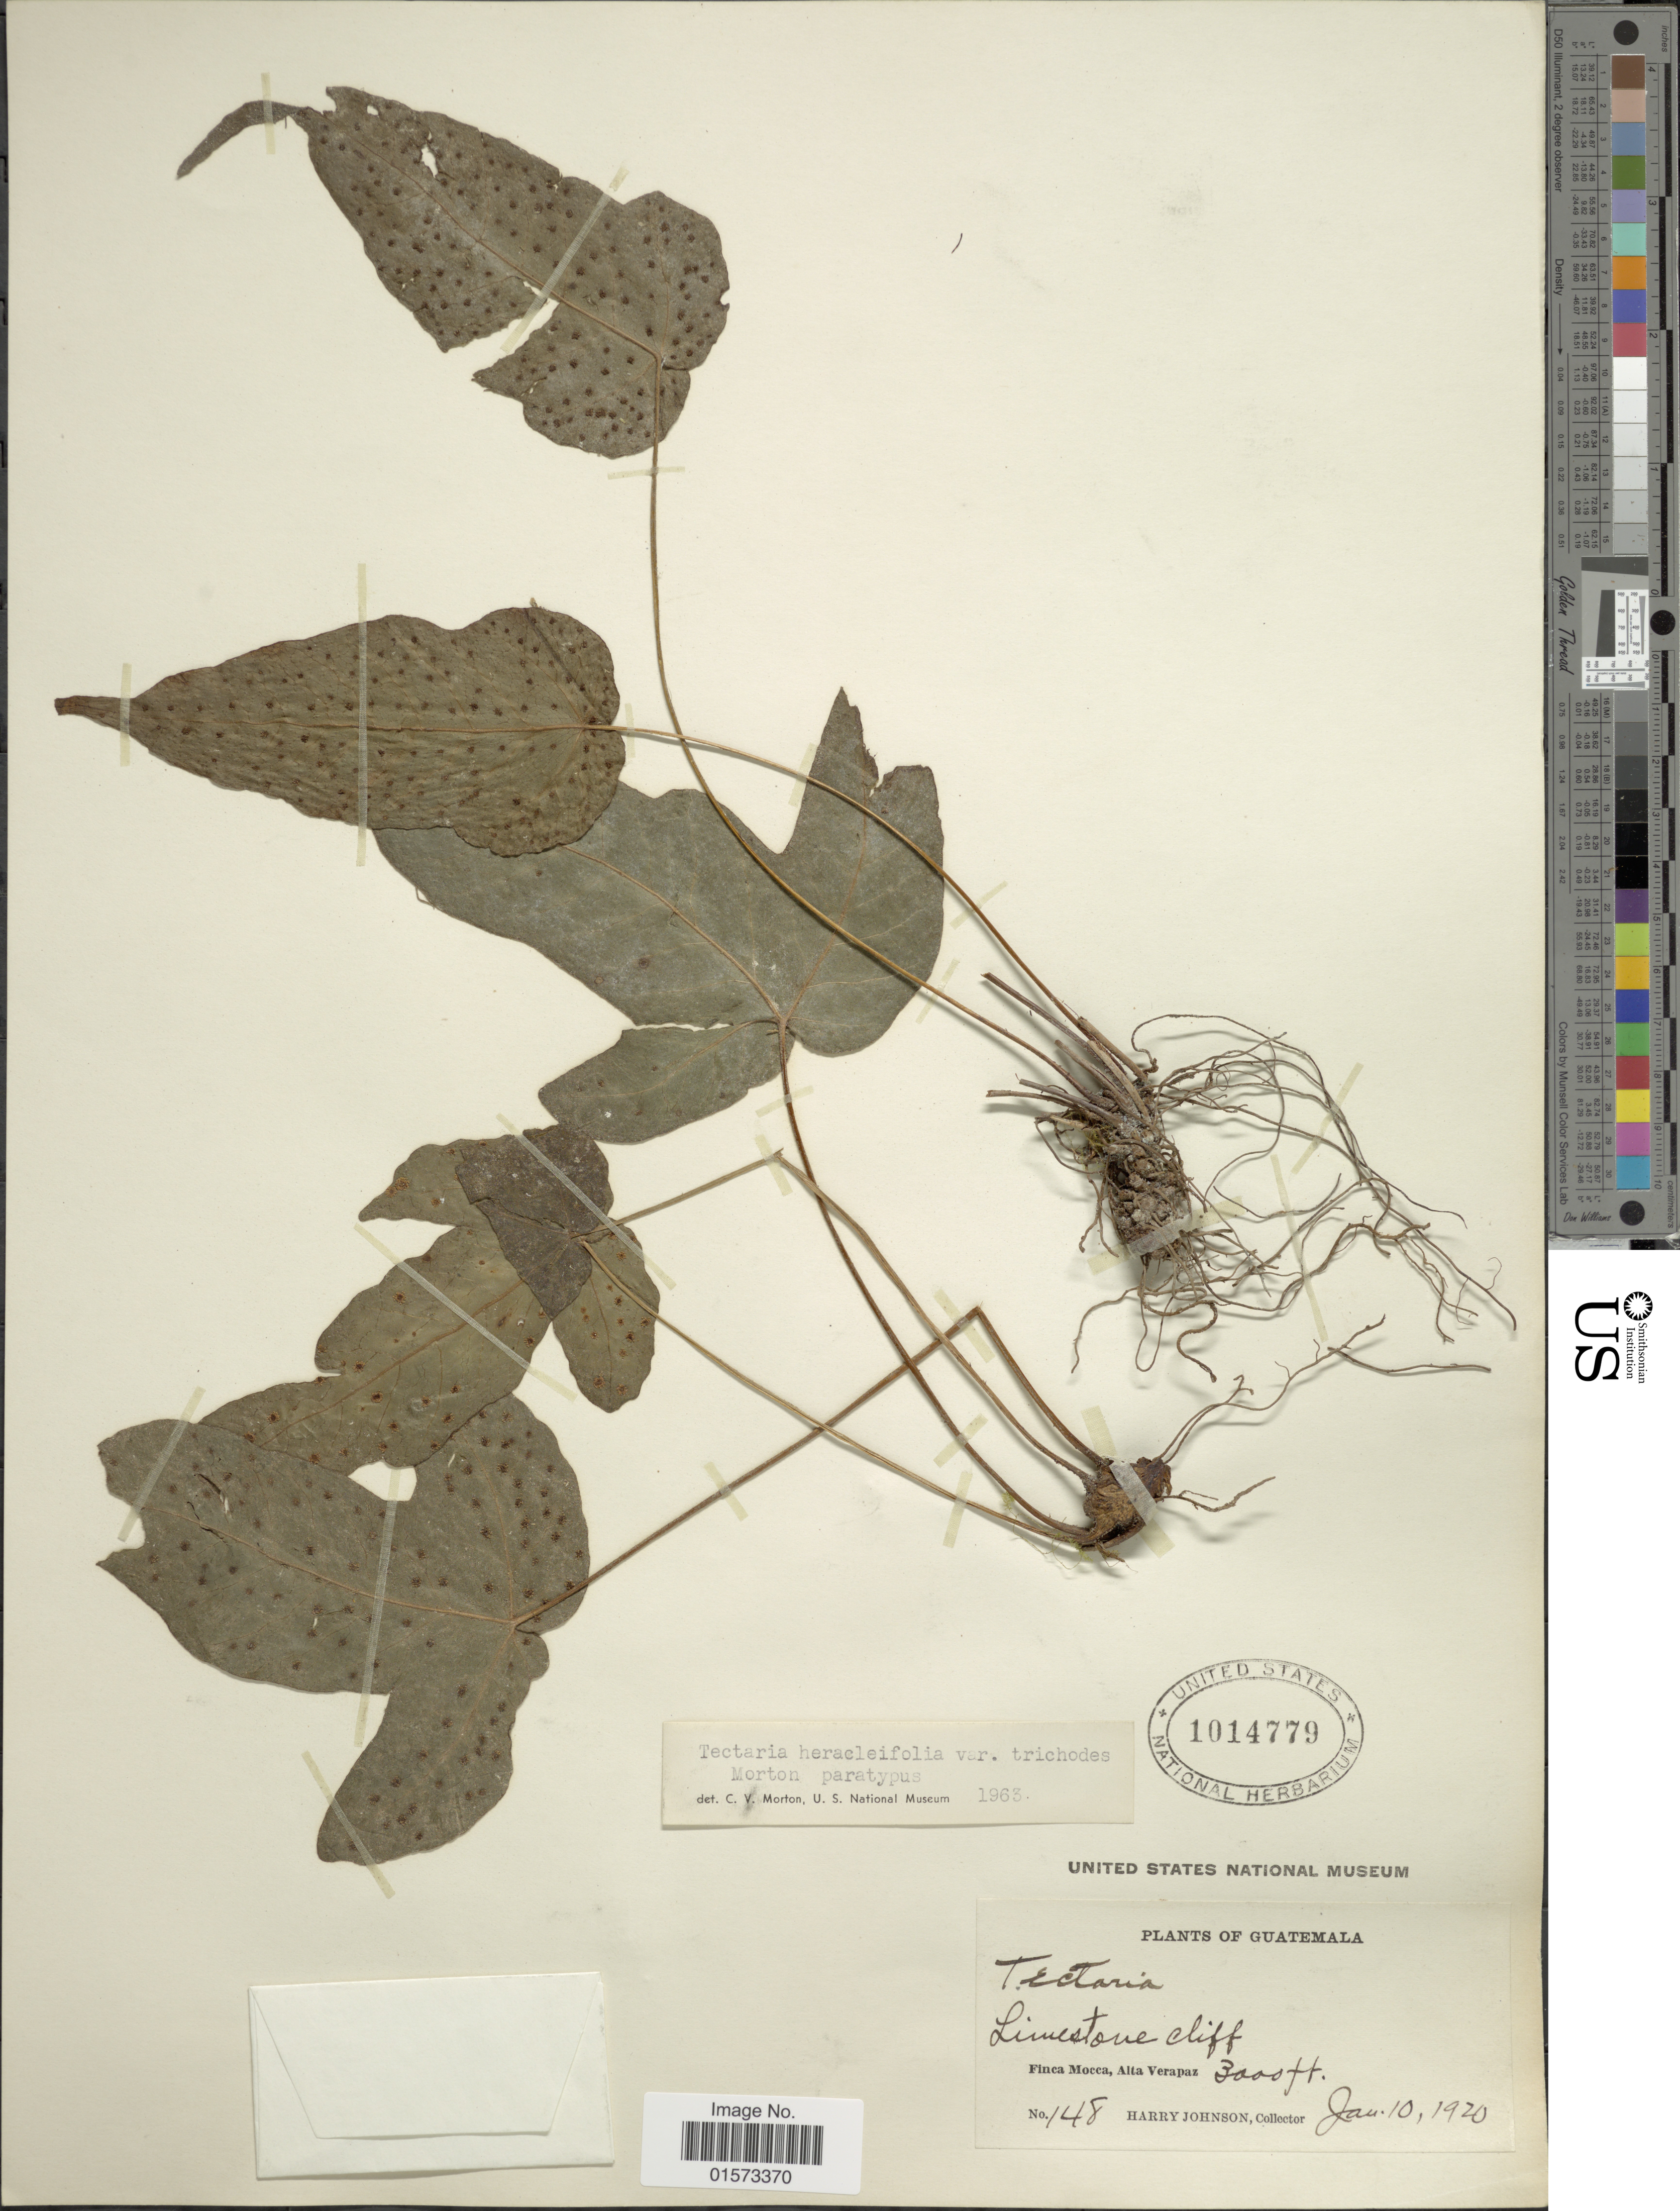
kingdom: Plantae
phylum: Tracheophyta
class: Polypodiopsida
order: Polypodiales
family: Tectariaceae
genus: Tectaria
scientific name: Tectaria heracleifolia var. trichiodes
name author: C.V. Morton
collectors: H. Johnson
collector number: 148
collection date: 1920-01-10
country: Guatemala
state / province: Alta Verapaz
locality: Finca Mocca, Alta Verapaz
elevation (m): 914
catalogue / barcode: US 1014779